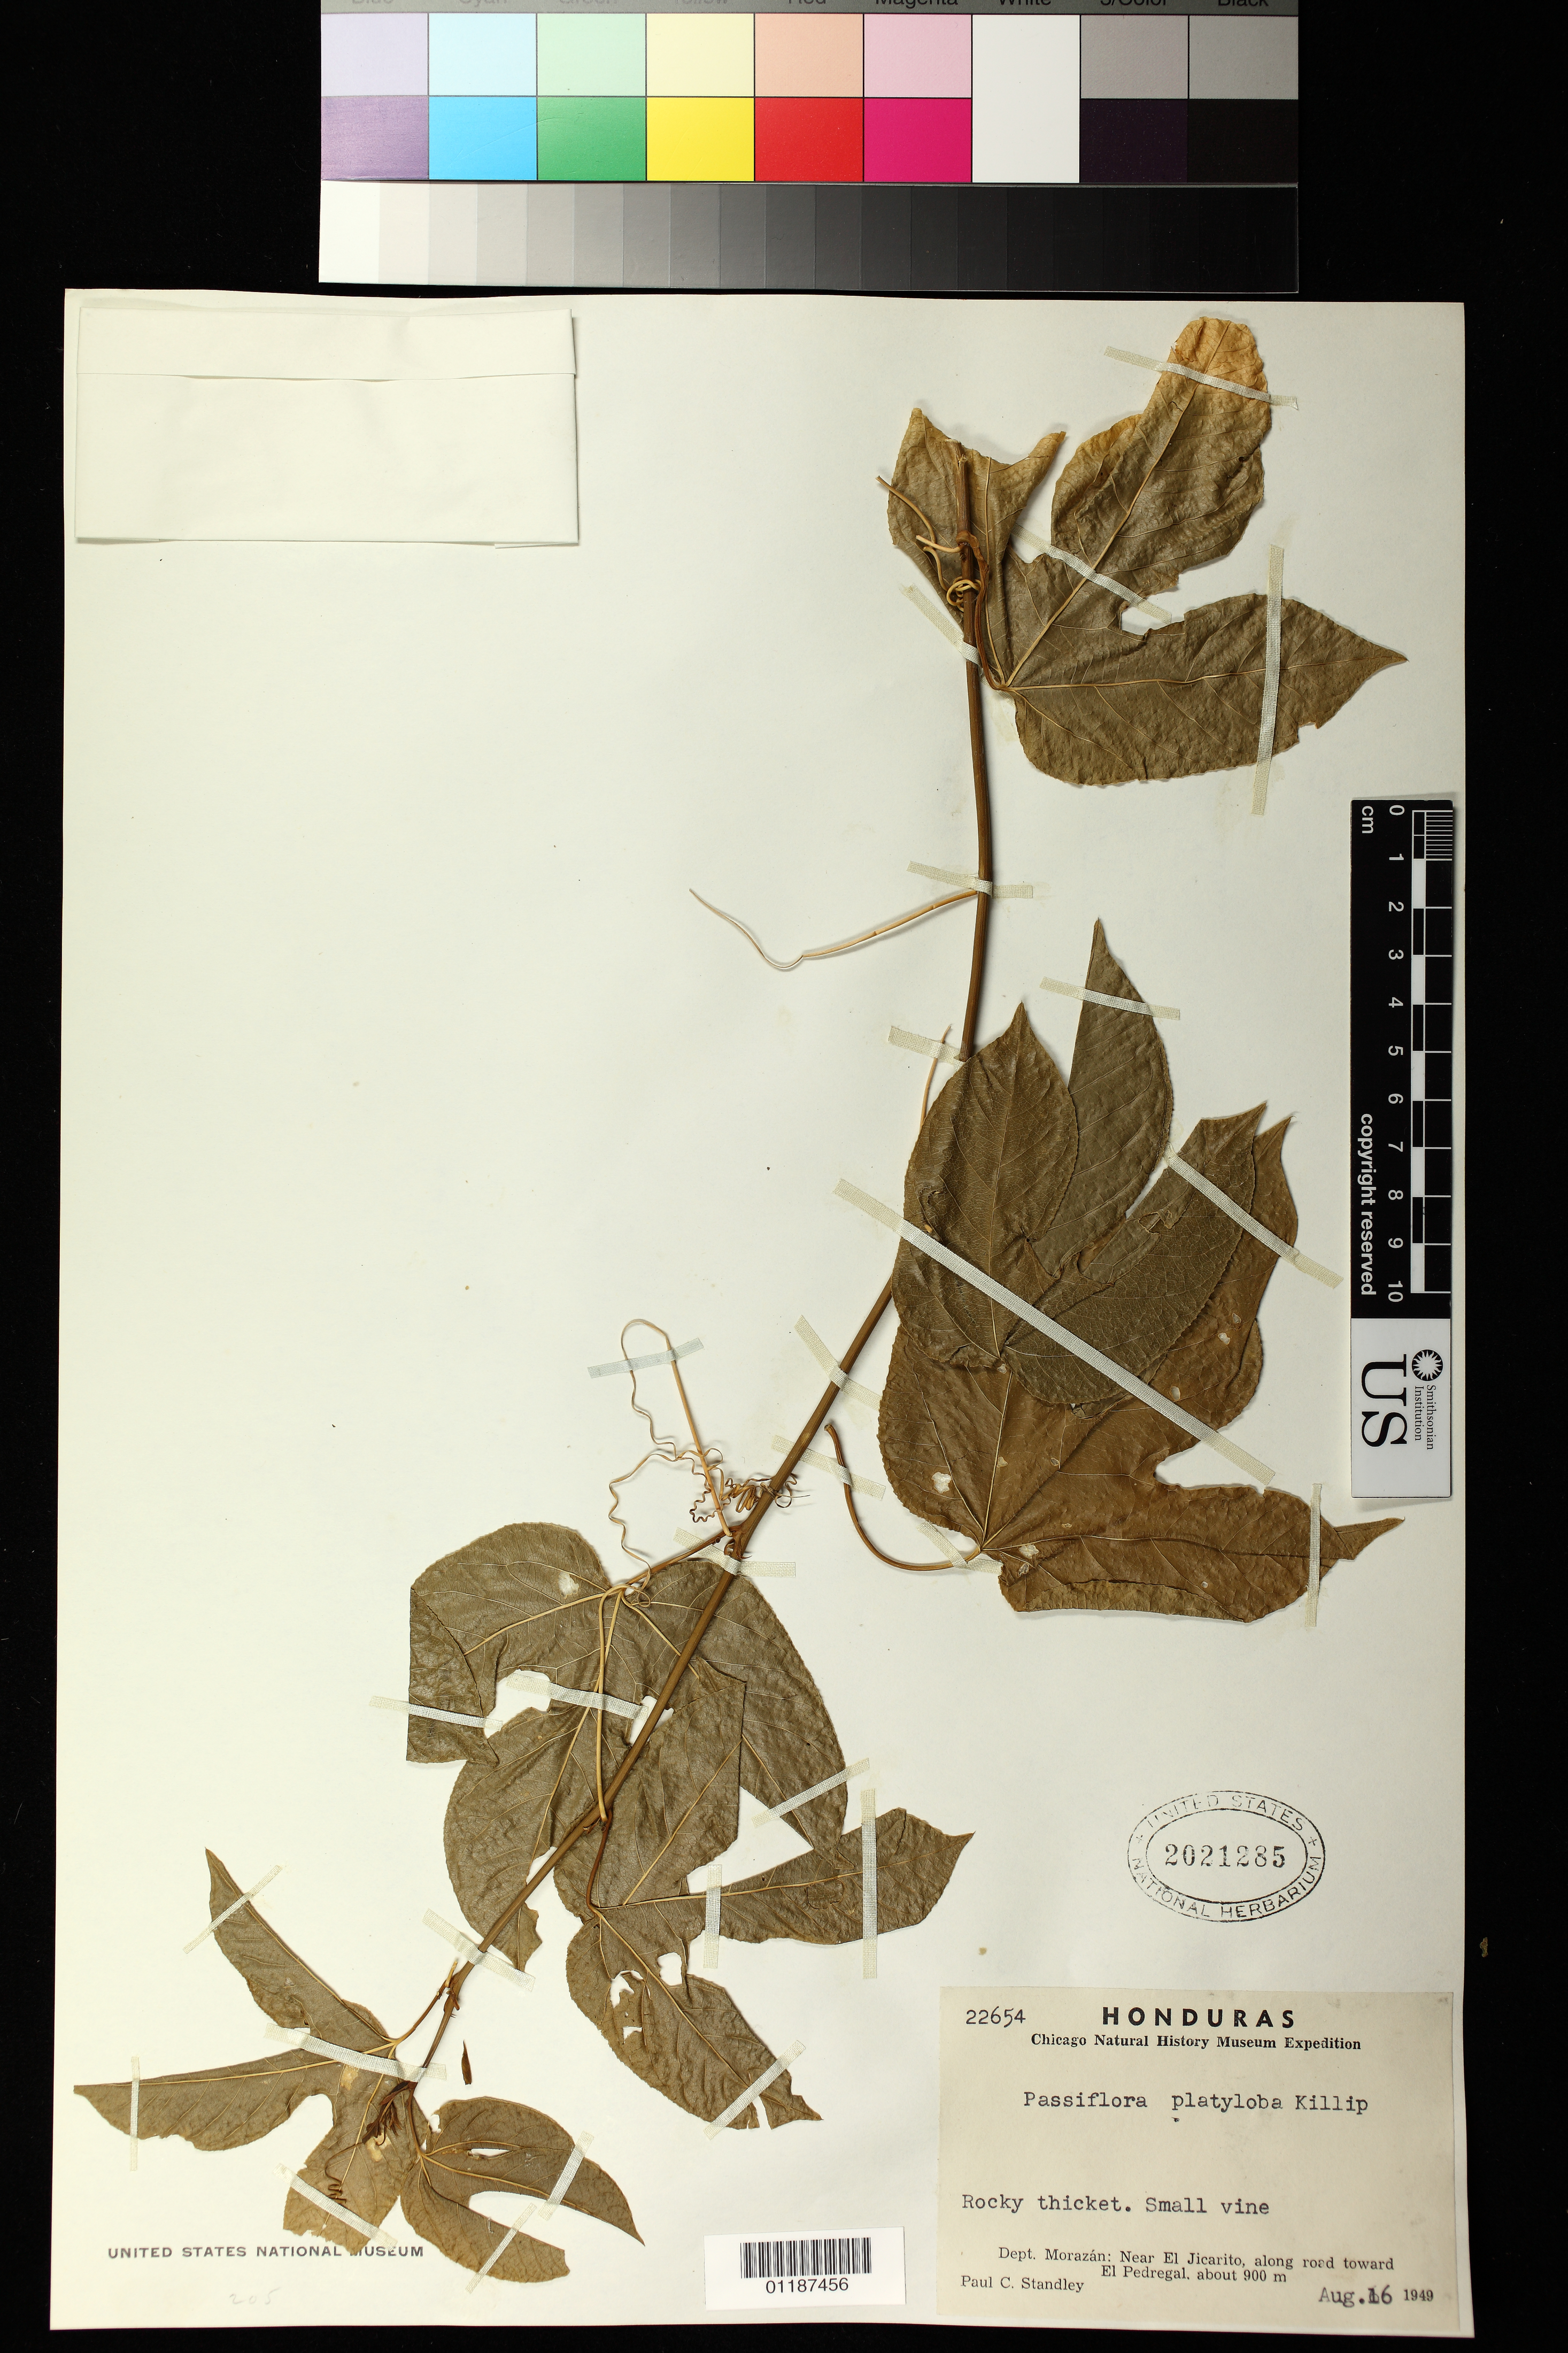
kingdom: Plantae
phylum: Tracheophyta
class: Magnoliopsida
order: Malpighiales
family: Passifloraceae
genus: Passiflora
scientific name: Passiflora platyloba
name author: Killip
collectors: P. C. Standley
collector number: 22654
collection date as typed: Aug 16 1949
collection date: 1949-08-16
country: Honduras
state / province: Fco. Morazán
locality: Near El Jicarito, along road toward El Pedregal.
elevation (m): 900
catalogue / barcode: US 2021285